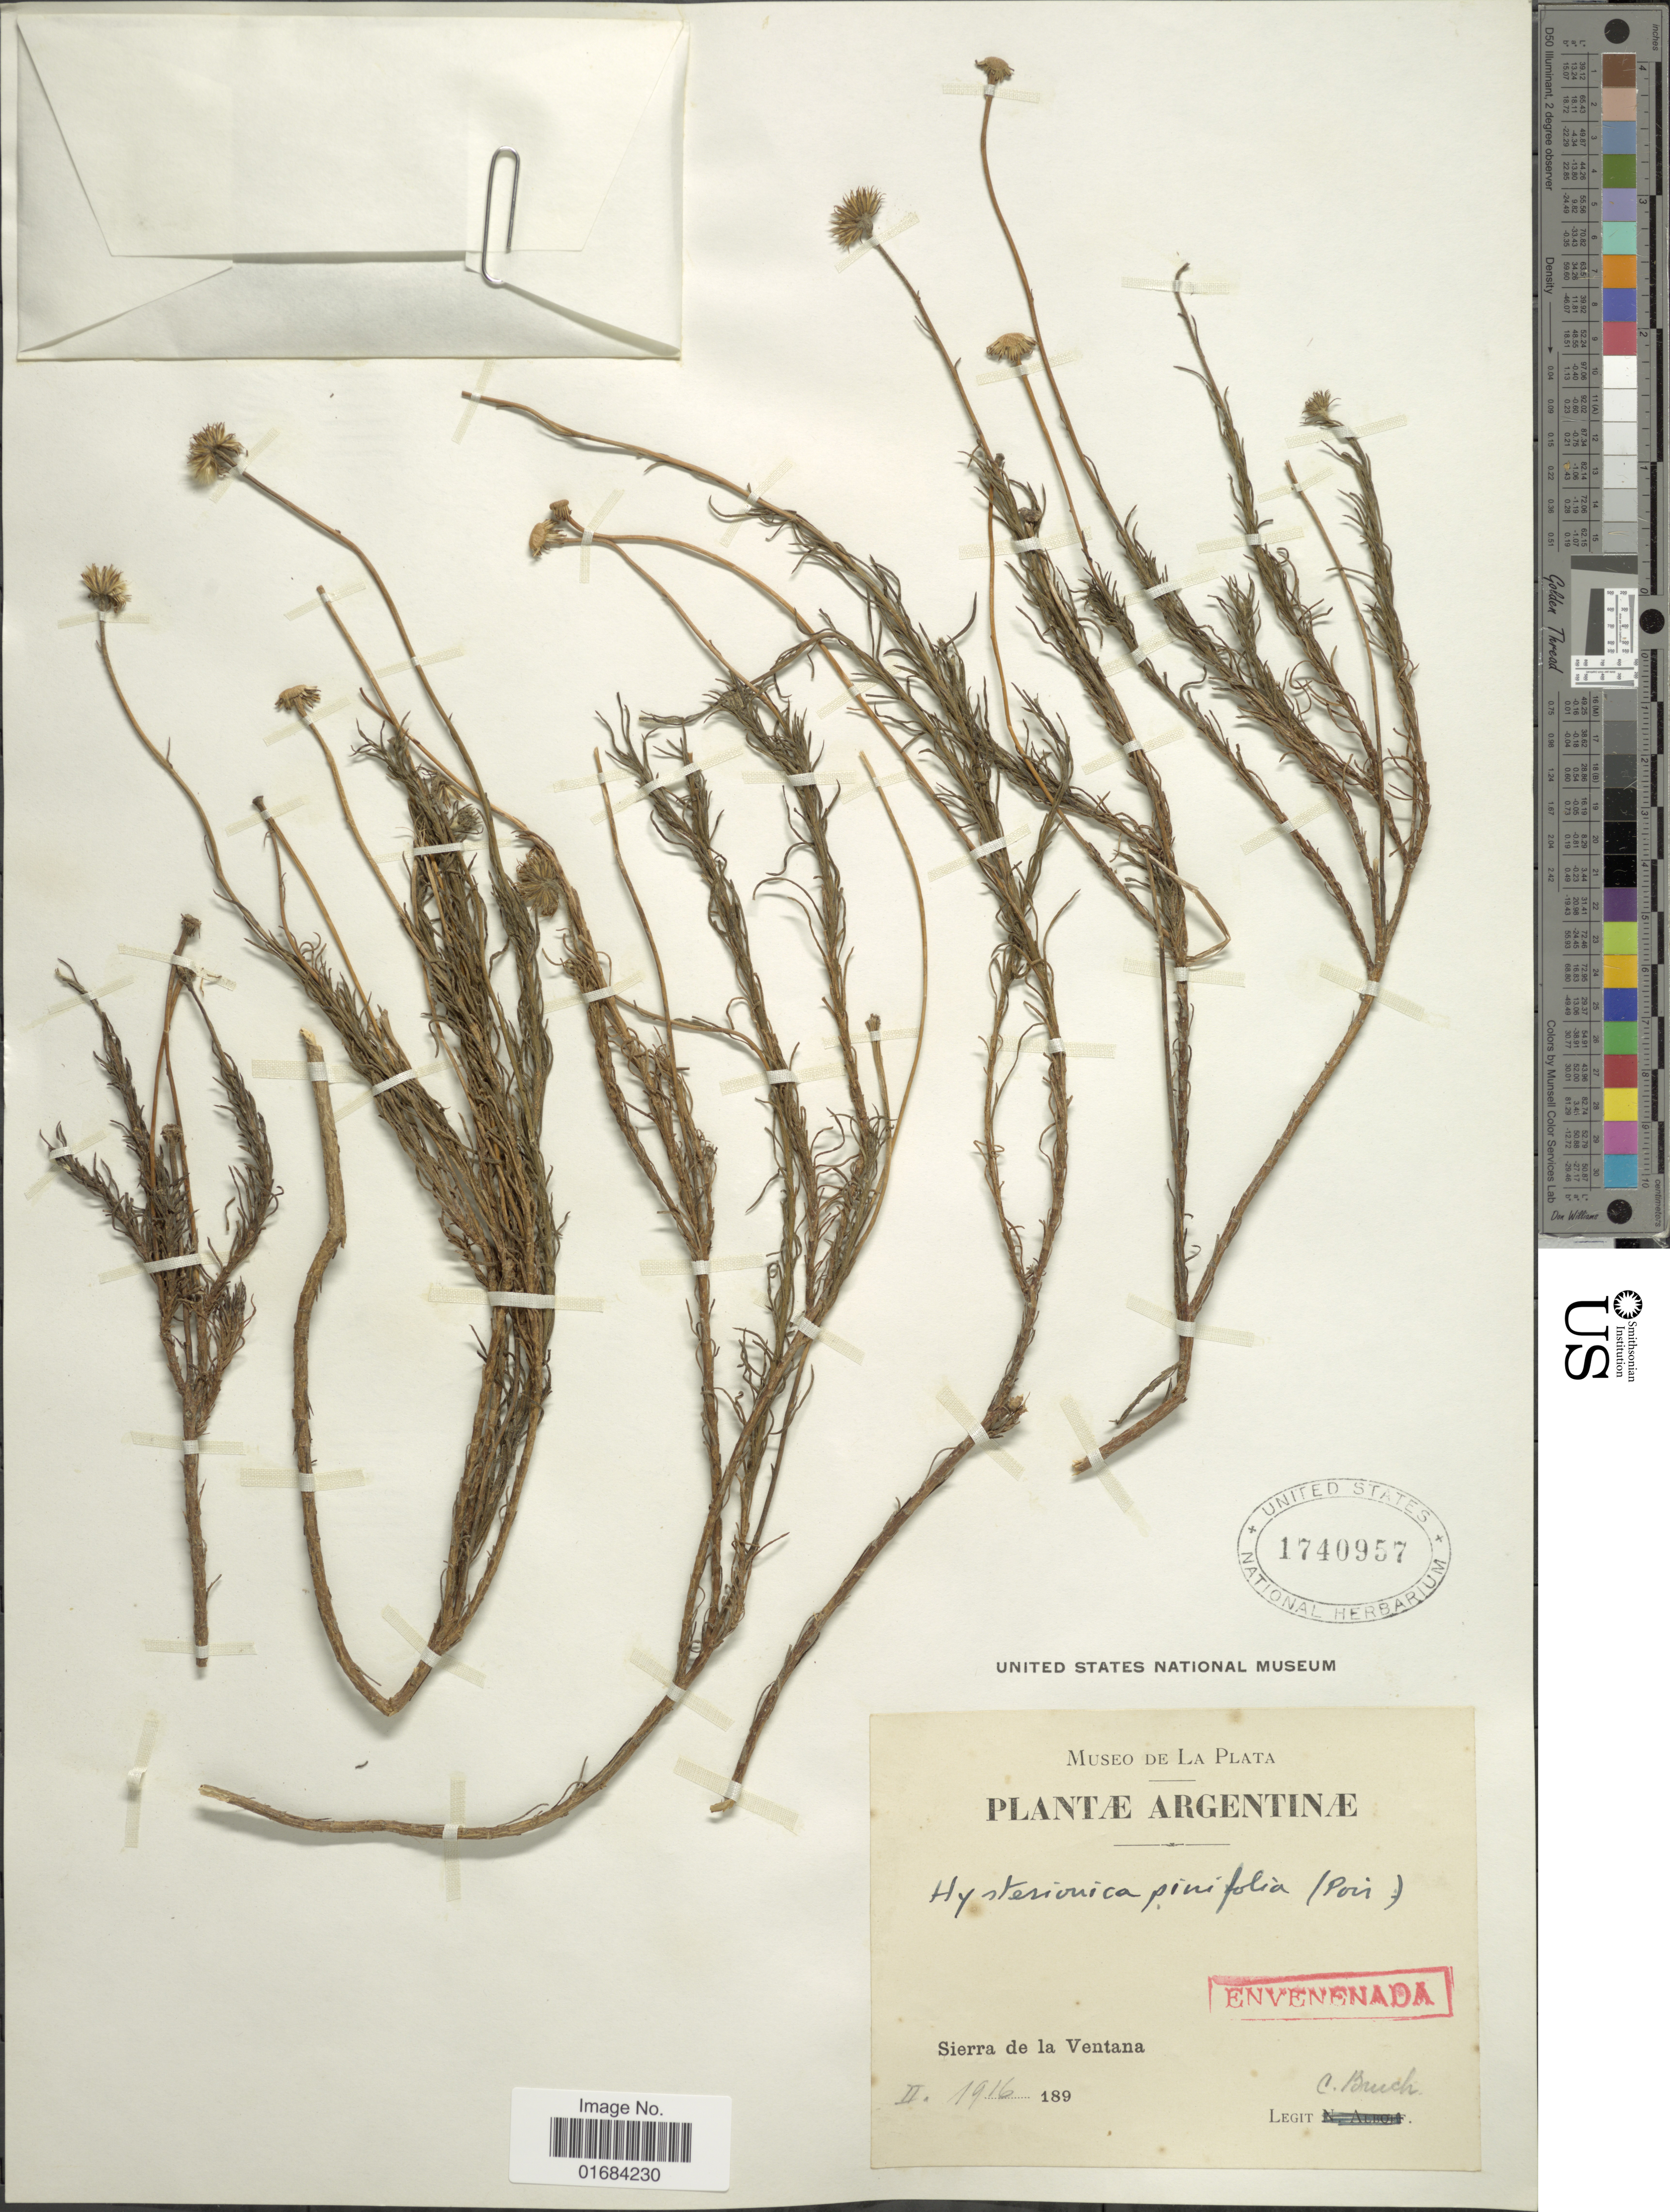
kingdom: Plantae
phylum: Tracheophyta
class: Magnoliopsida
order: Asterales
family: Asteraceae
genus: Neja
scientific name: Neja pinifolia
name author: (Poir.) G.L. Nesom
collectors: C. Bruch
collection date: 1916-02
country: Argentina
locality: Sierra de la Ventana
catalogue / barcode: US 1740957